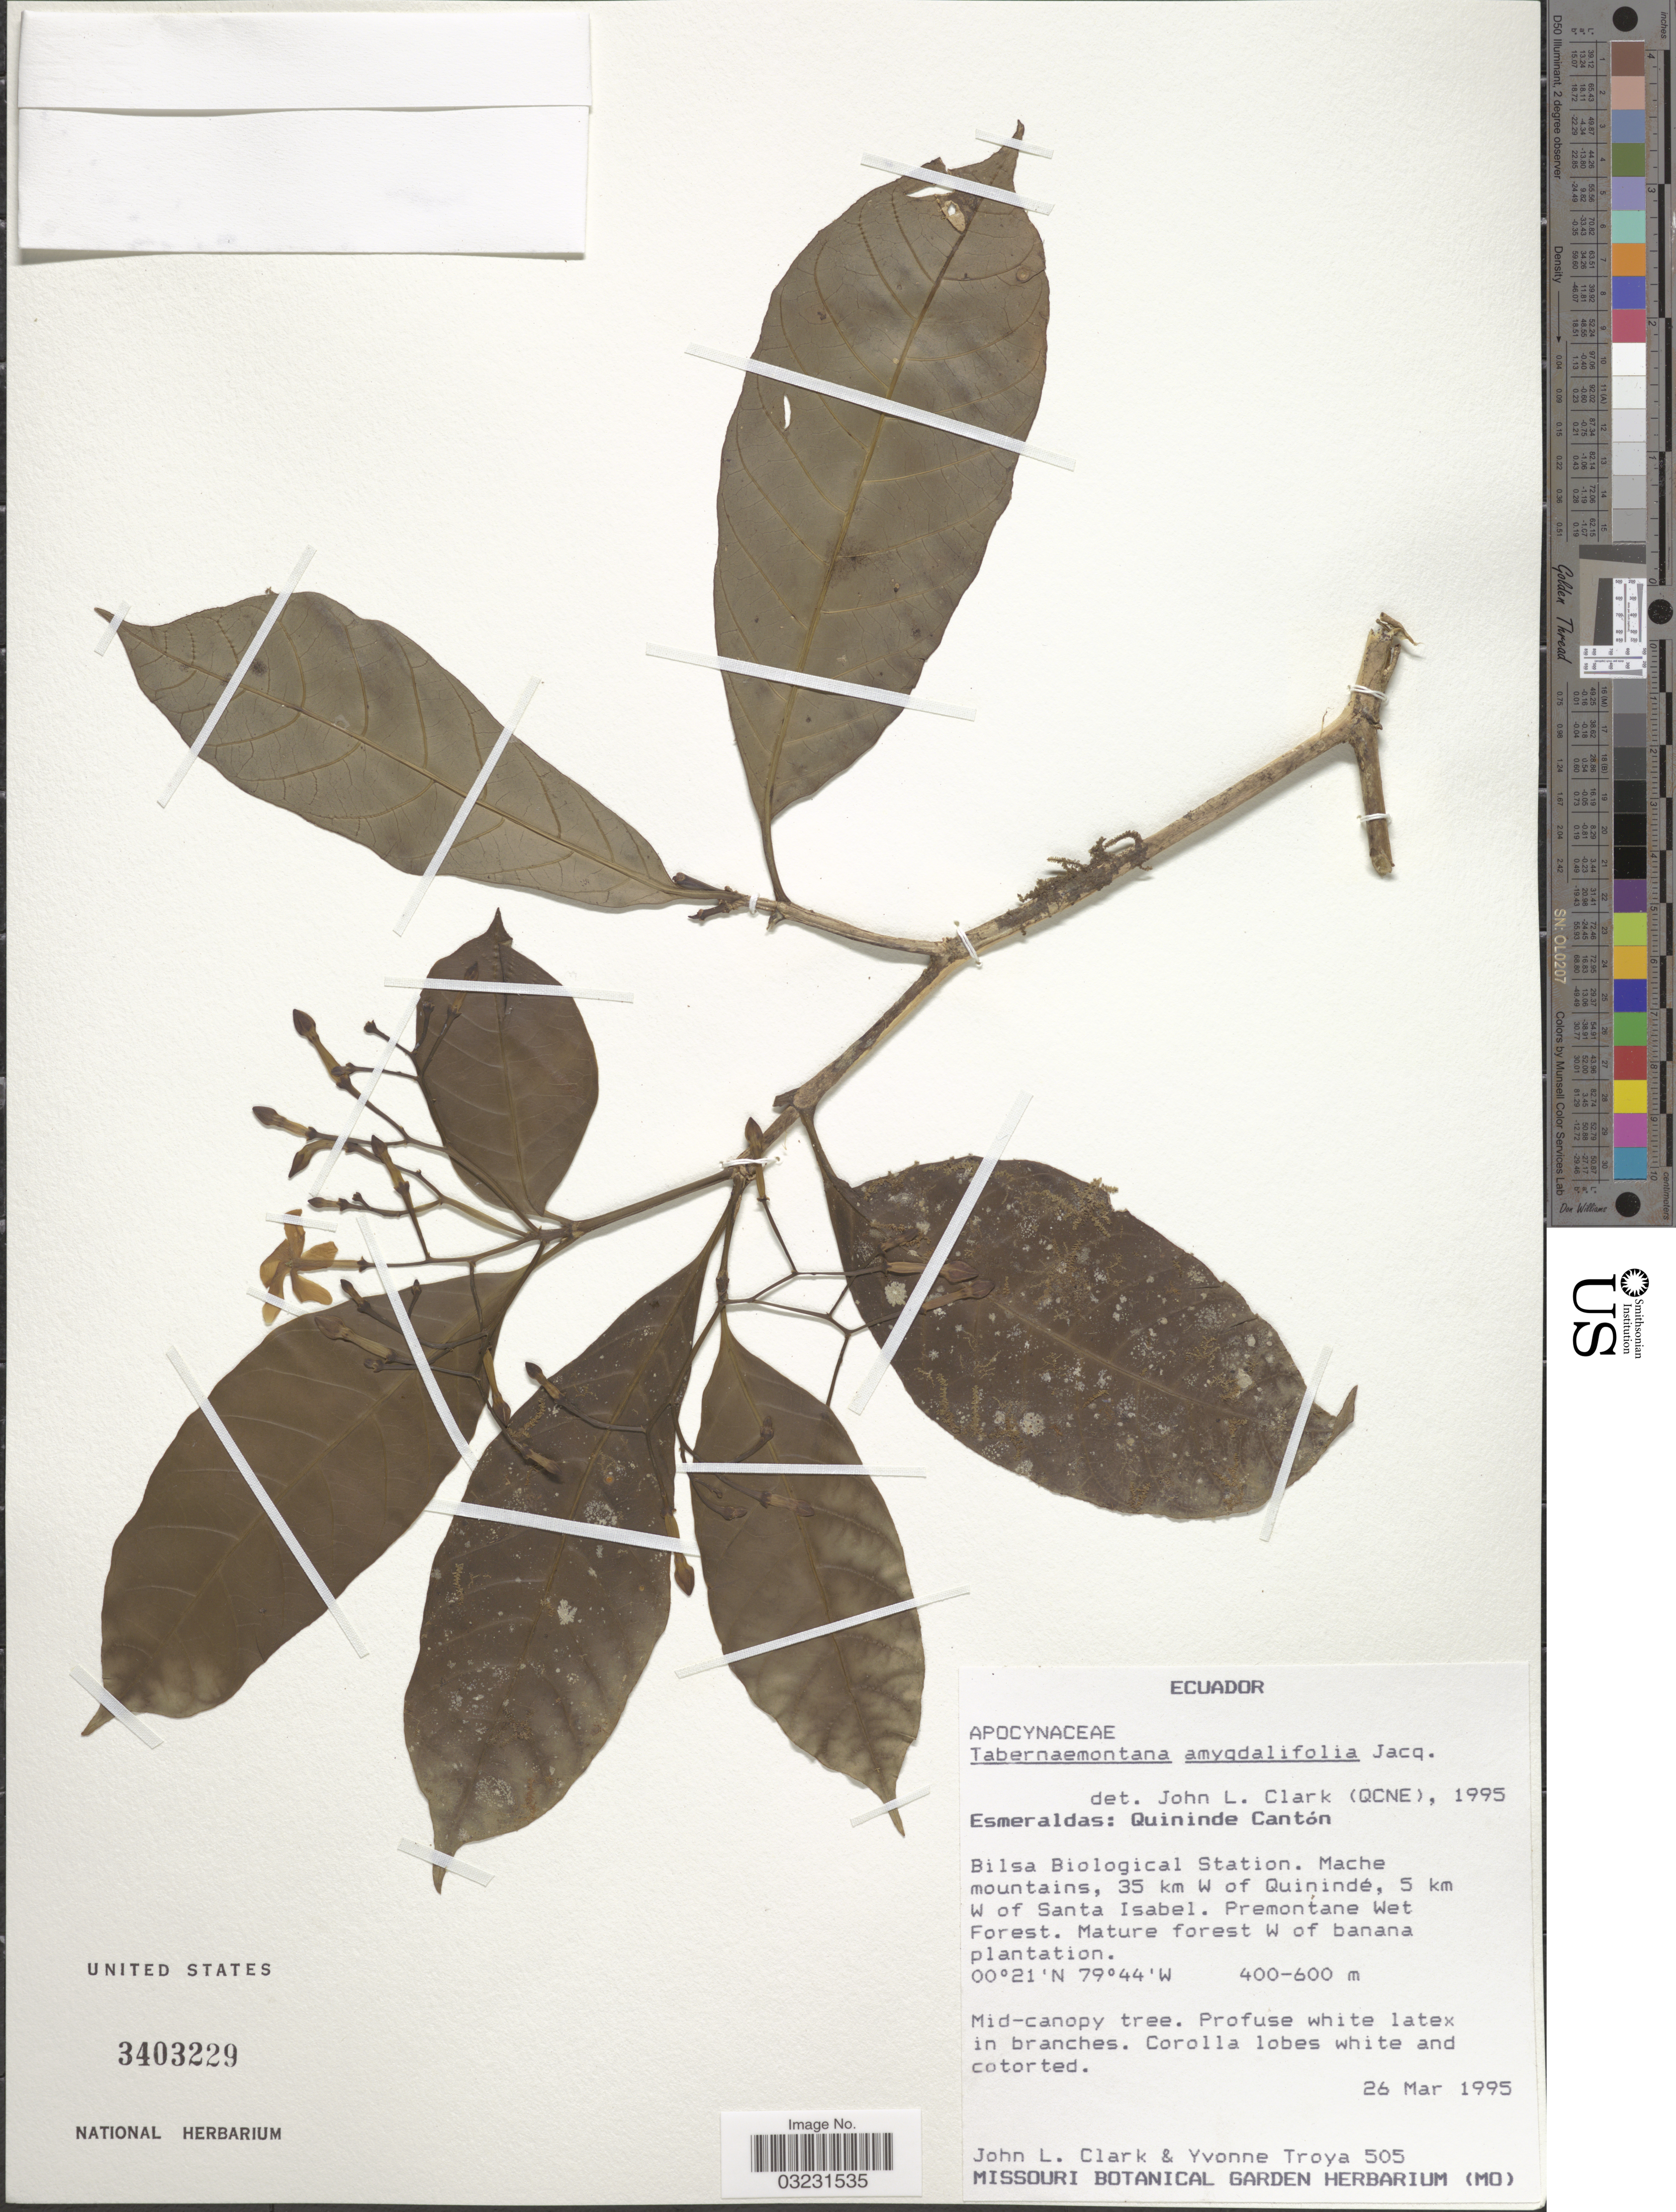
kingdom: Plantae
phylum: Tracheophyta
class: Magnoliopsida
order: Gentianales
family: Apocynaceae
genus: Tabernaemontana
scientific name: Tabernaemontana amygdalifolia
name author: Jacq.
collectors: J. L. Clark & Y. Troya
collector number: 505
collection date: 1995-03-26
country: Ecuador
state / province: Esmeraldas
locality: Quininde Cantón. Bilsa Biological Station. Mache mountains, 35 km W of Quinindé, 5 km W of Santa Isabel.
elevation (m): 400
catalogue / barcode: US 3403229